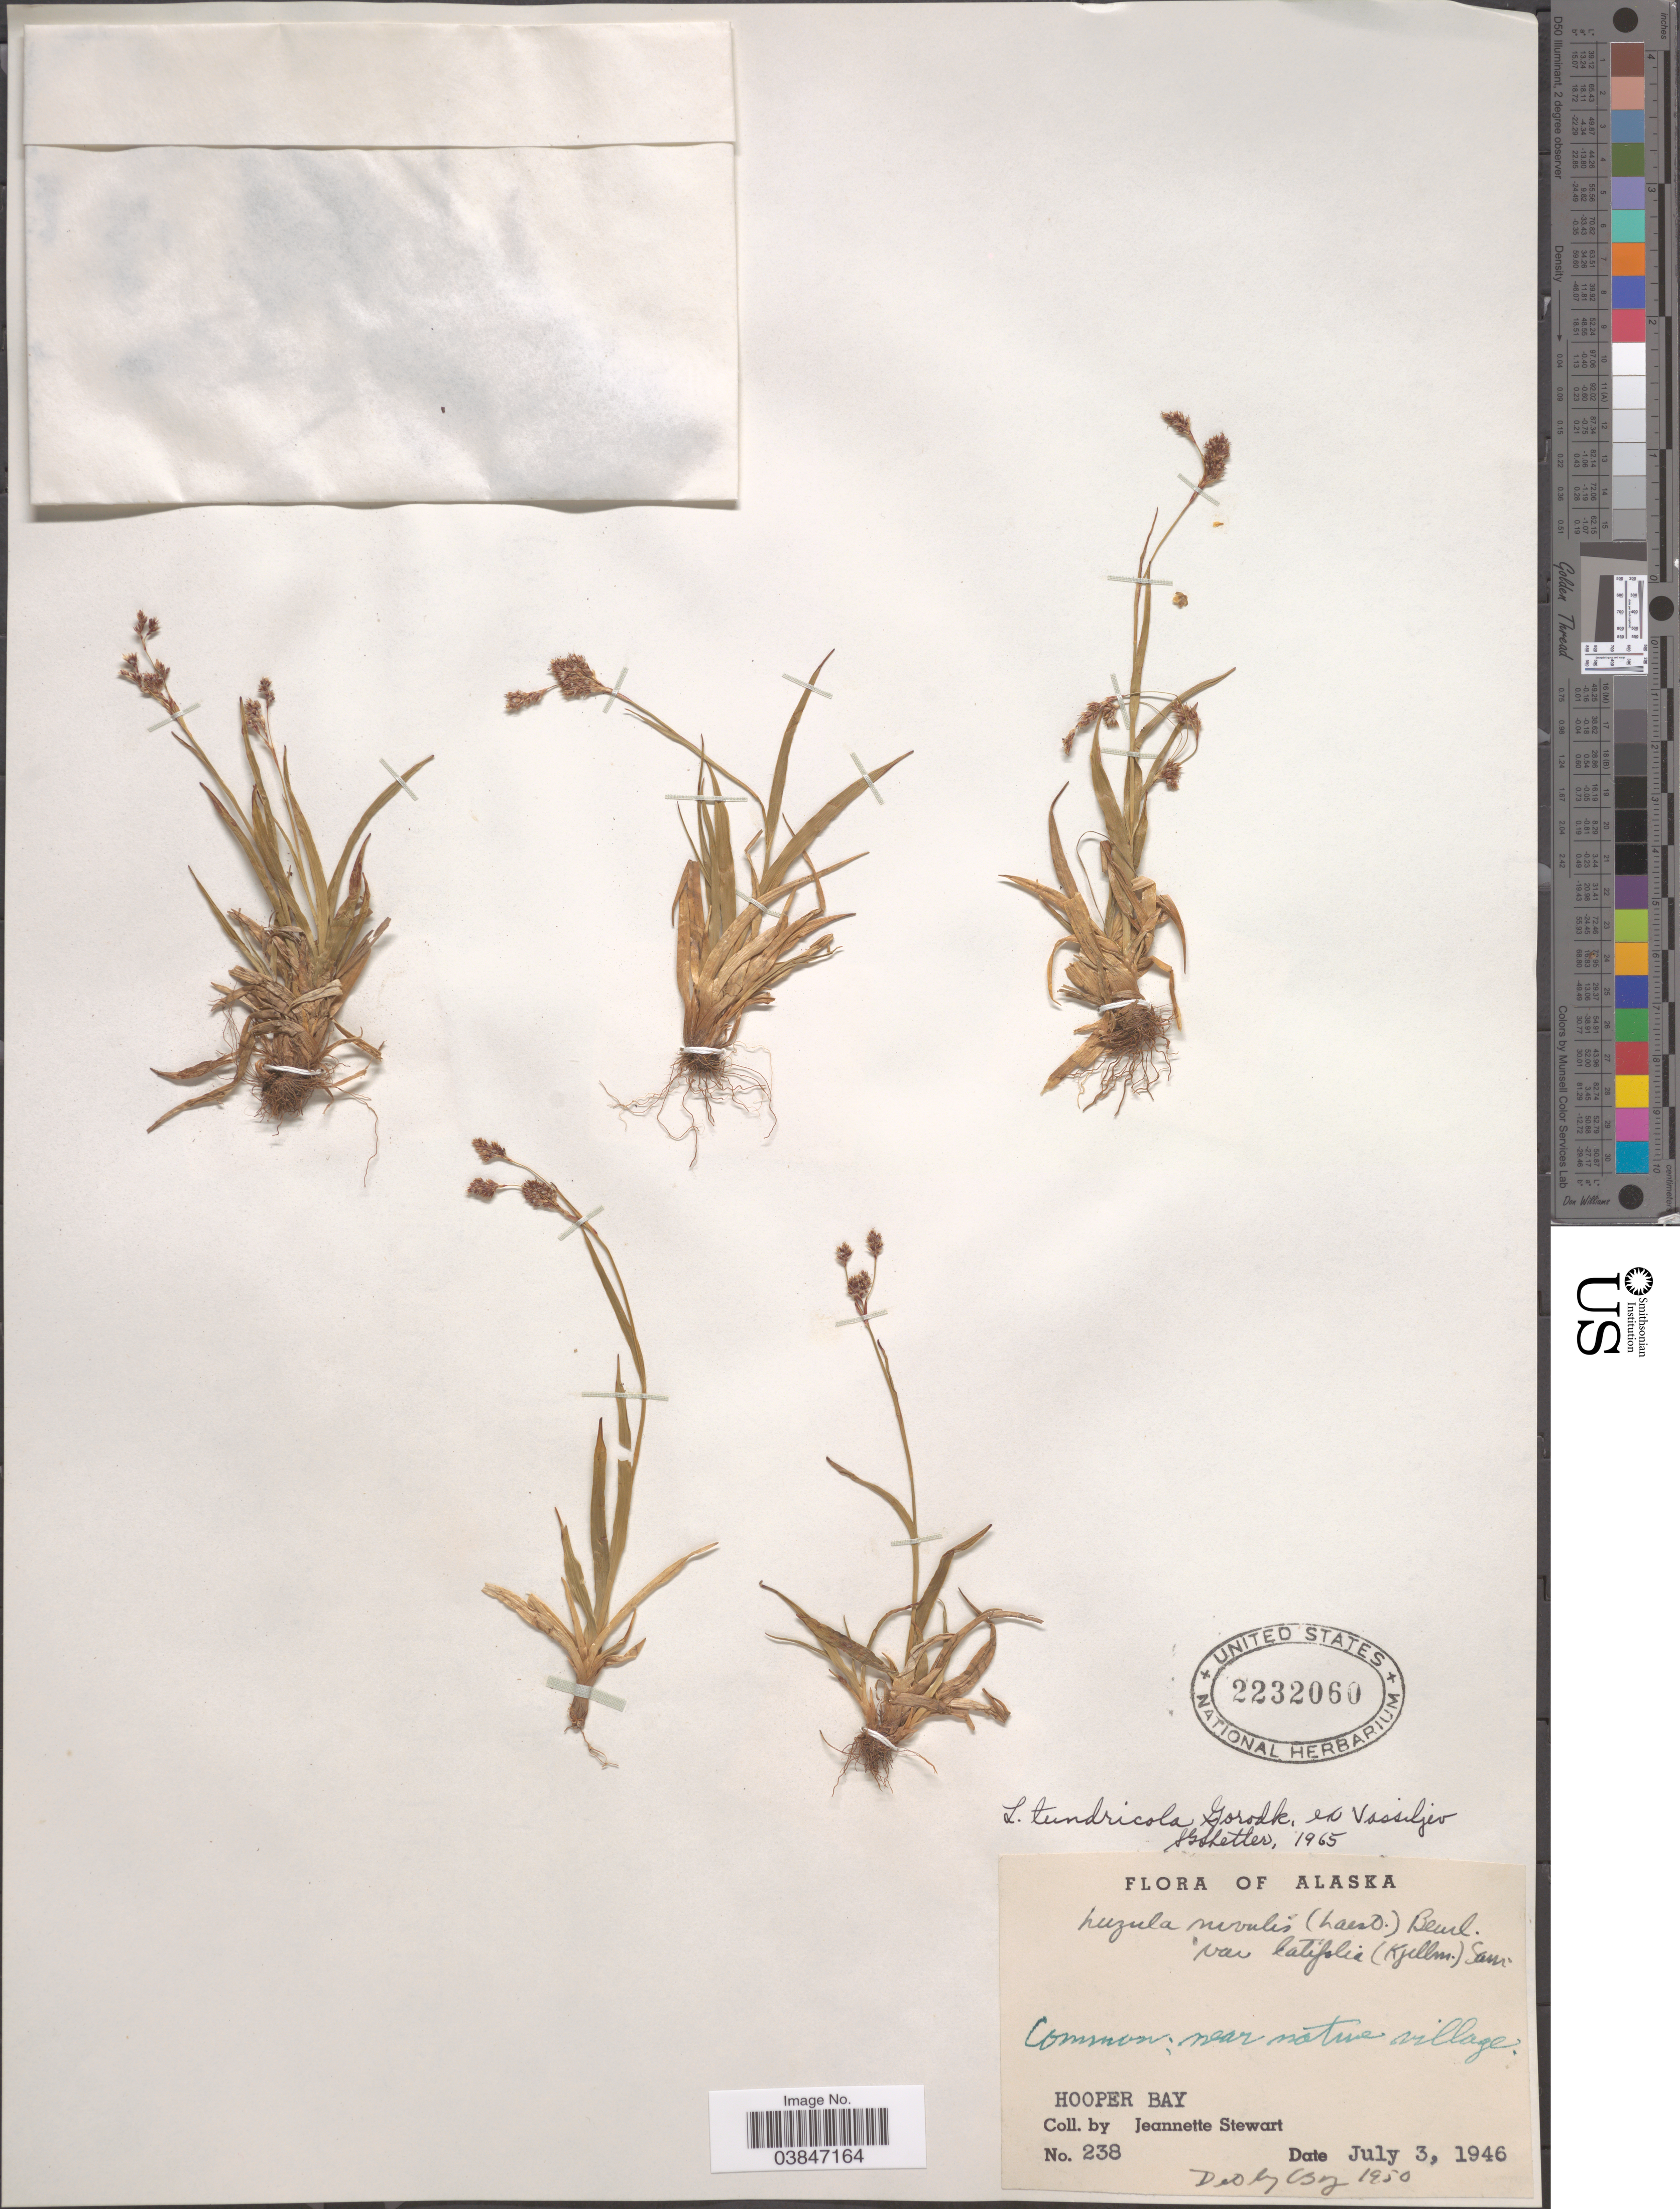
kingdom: Plantae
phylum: Tracheophyta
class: Liliopsida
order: Poales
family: Juncaceae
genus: Luzula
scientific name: Luzula tundricola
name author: (Gorodkov) V. Vassil.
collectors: J. Stewart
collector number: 238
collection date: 1946-07-03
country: United States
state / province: Alaska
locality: Hooper Bay.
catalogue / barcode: US 2232060